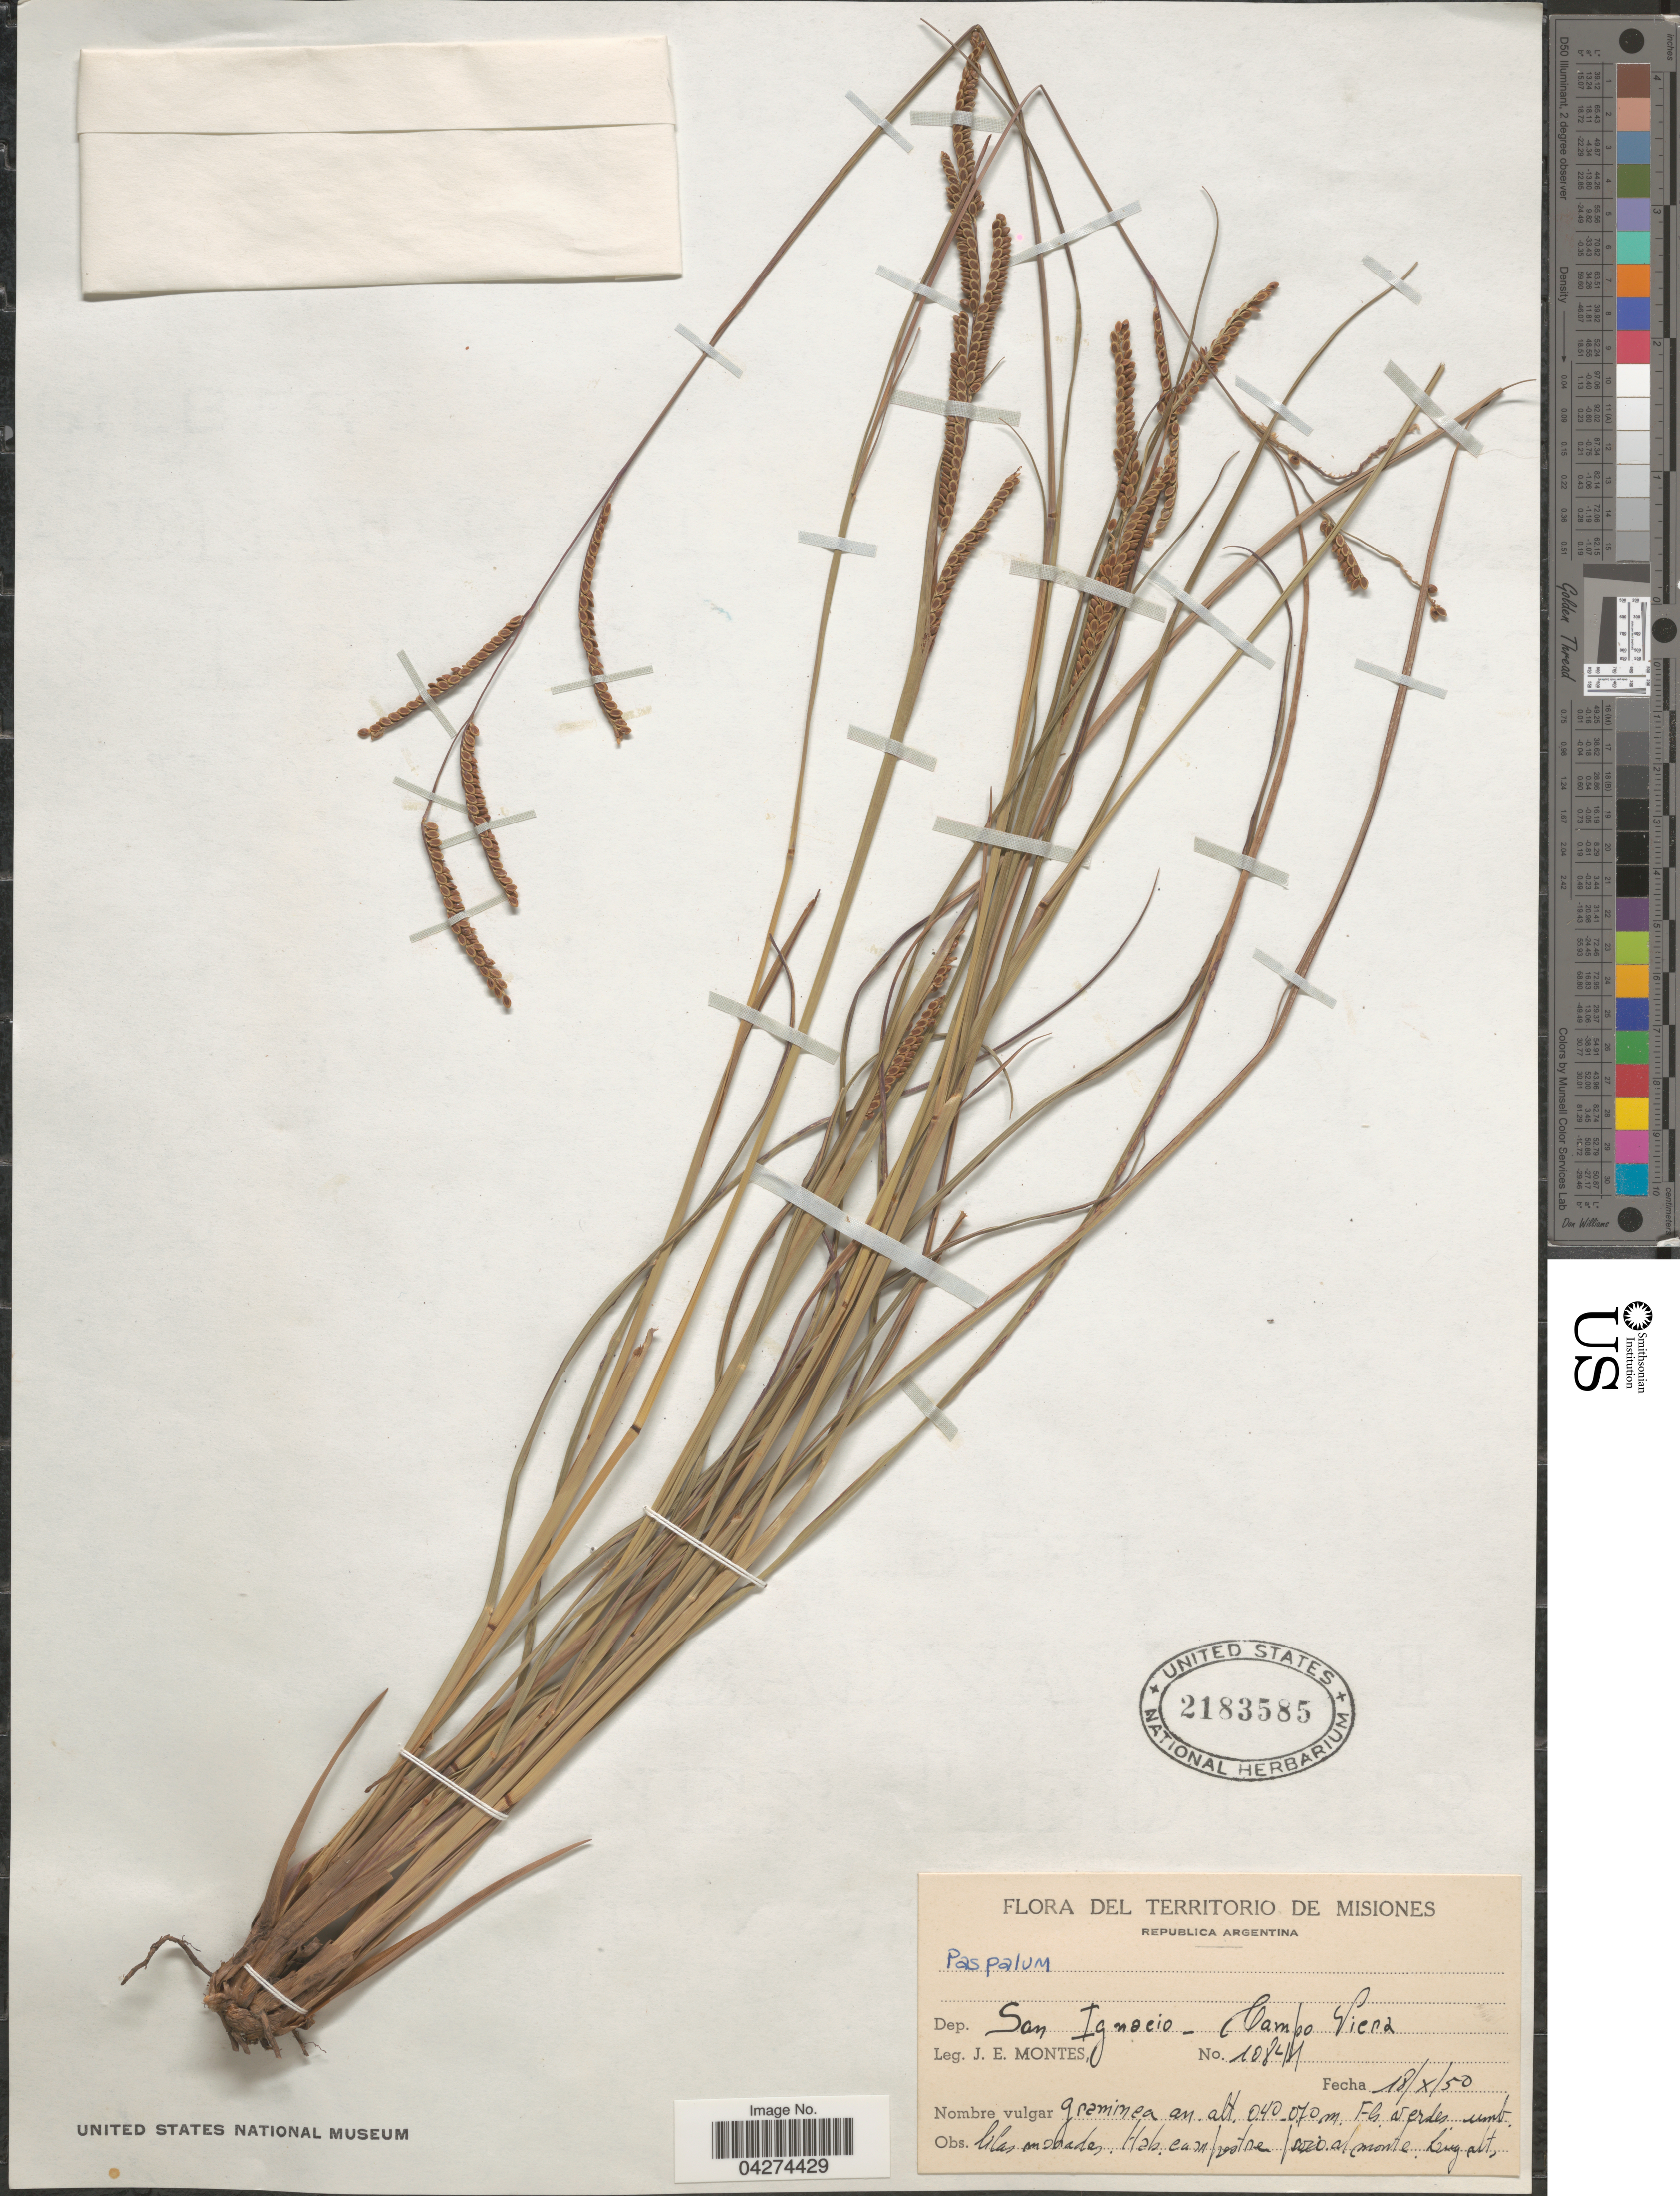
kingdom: Plantae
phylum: Tracheophyta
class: Liliopsida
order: Poales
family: Poaceae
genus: Paspalum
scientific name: Paspalum plicatulum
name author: Michx.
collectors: J. E. Montes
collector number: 10841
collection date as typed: Transcribed d/m/y: 18/10/50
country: Argentina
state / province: Misiones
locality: Republica Argentina. Dep. San Ignacio - Campo Viera.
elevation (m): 0.4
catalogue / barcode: US 2183585